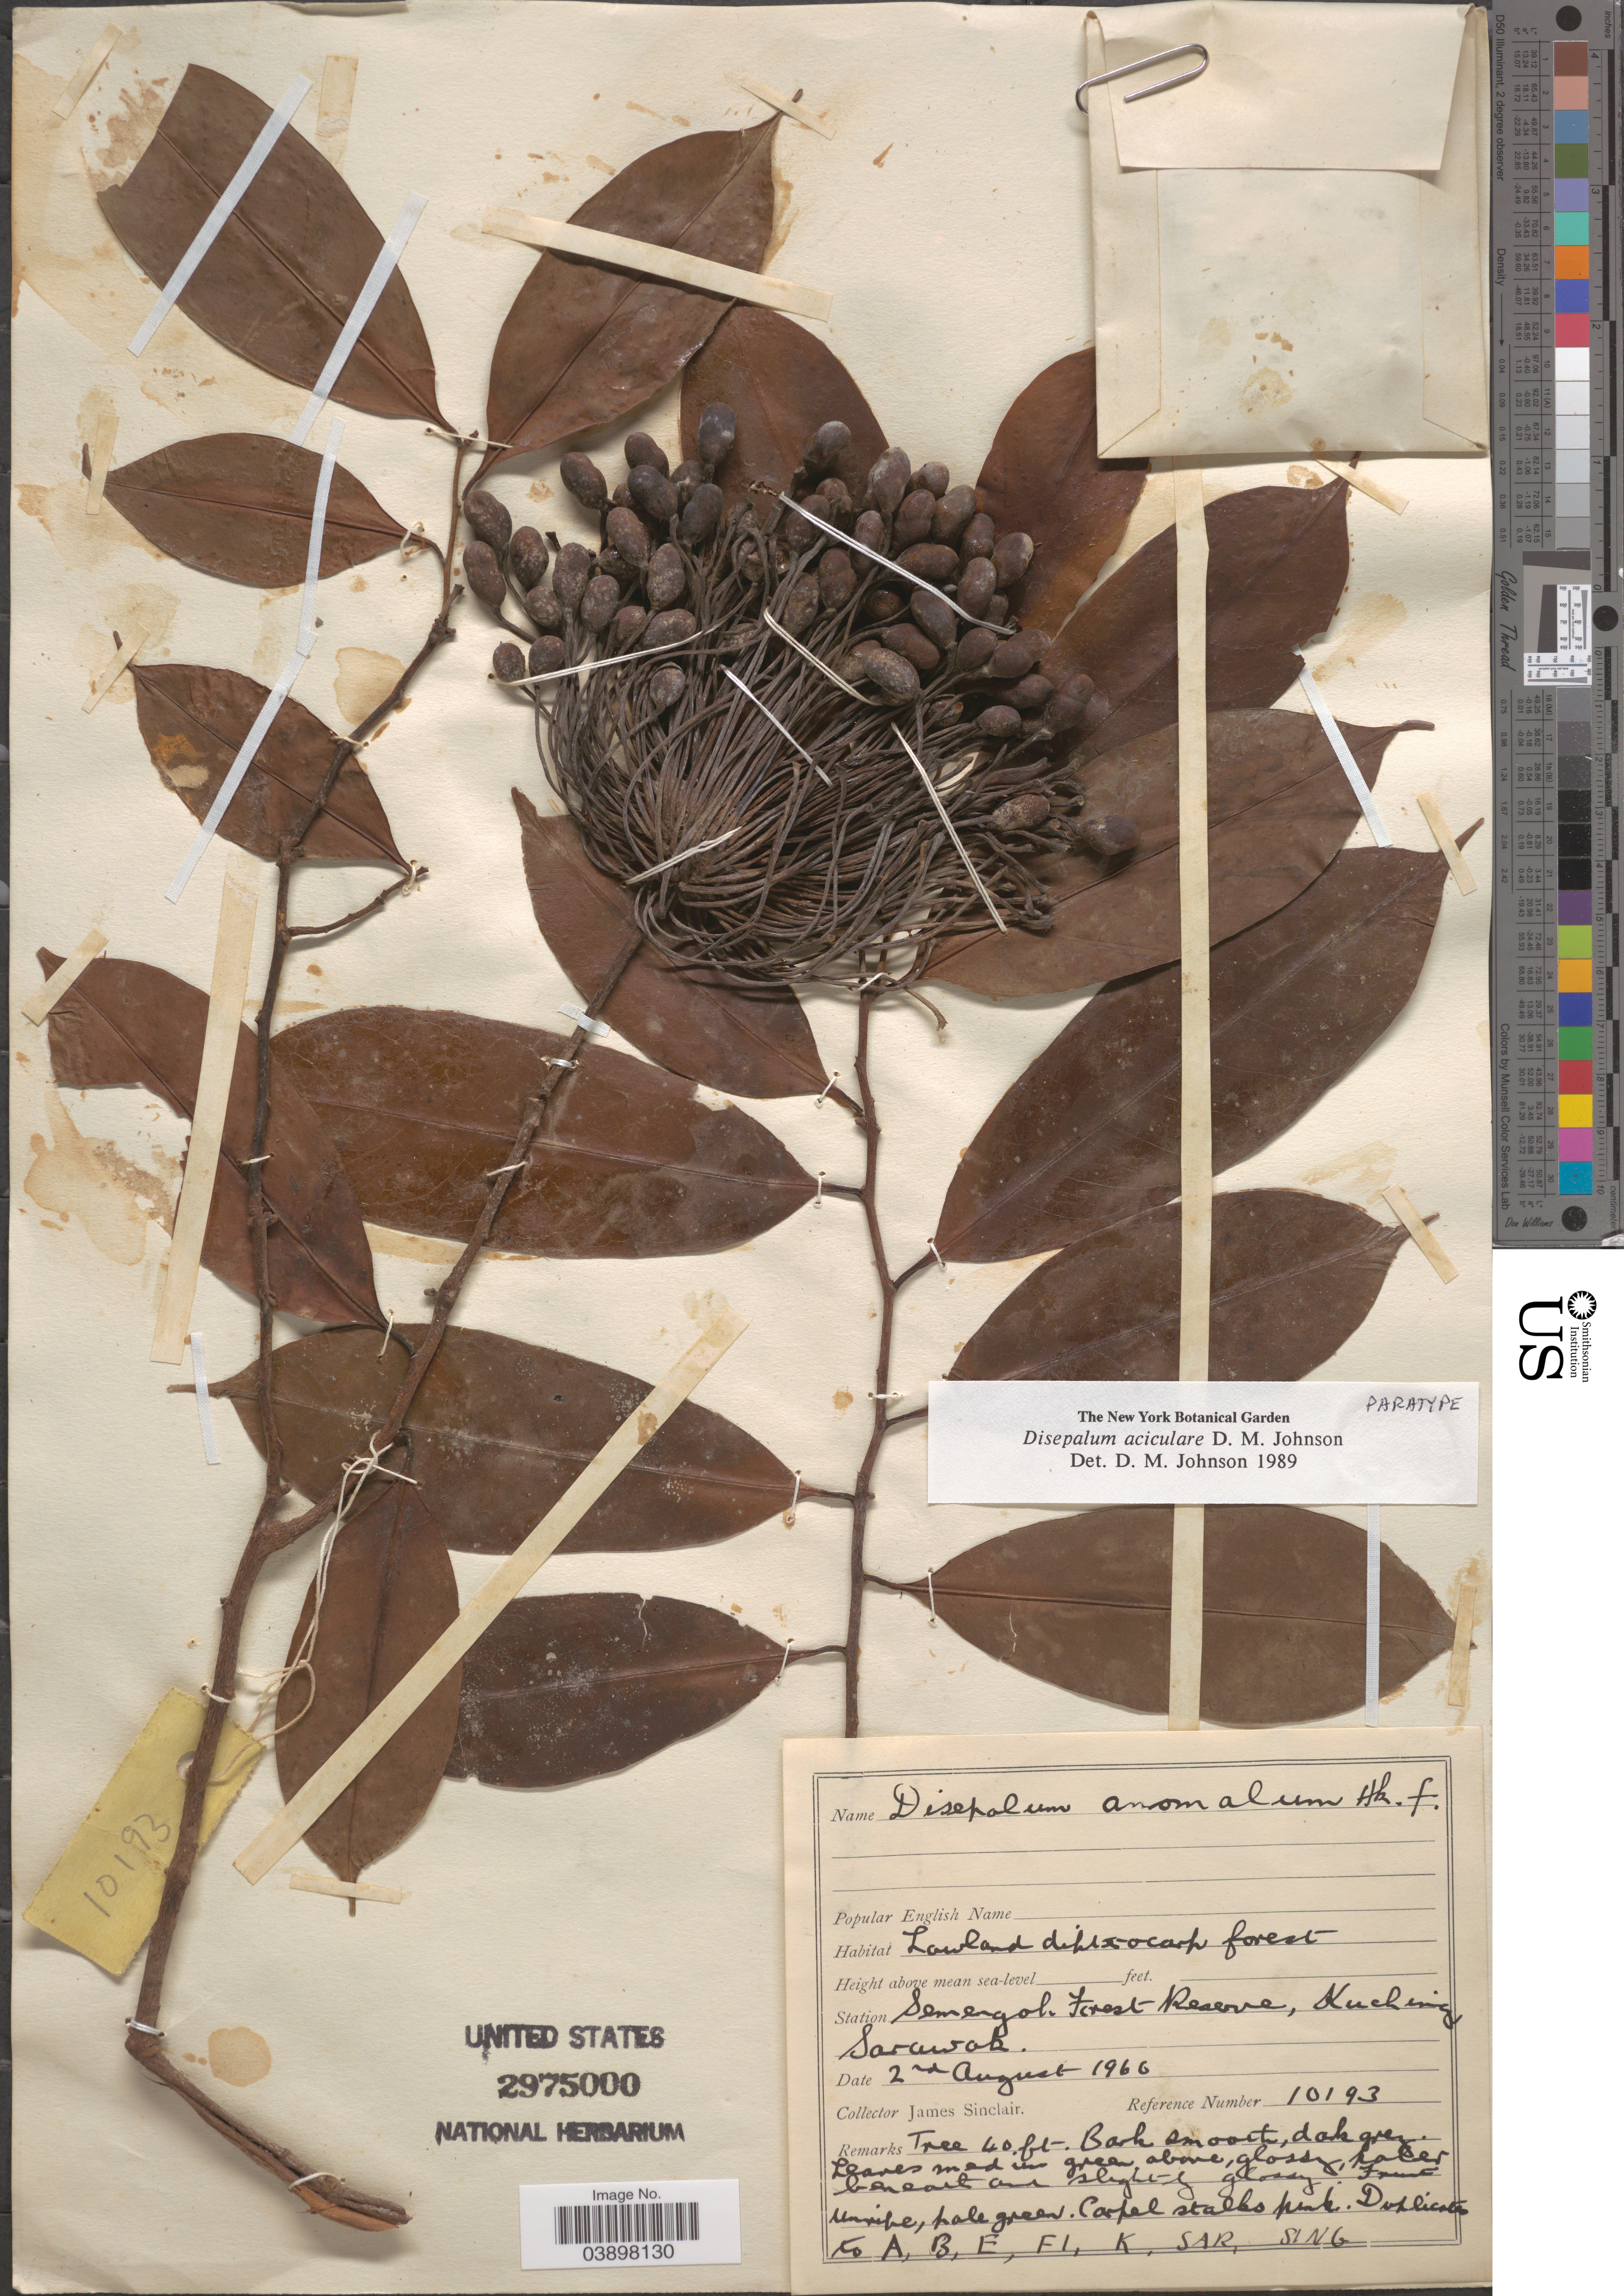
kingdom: Plantae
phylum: Tracheophyta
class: Magnoliopsida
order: Magnoliales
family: Annonaceae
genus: Disepalum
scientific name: Disepalum aciculare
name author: D.M. Johnson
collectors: J. Sinclair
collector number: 10193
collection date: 1966-08-02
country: Malaysia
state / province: Sarawak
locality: Station Semengoh Forest Reserve, Kuching.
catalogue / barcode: US 2975000